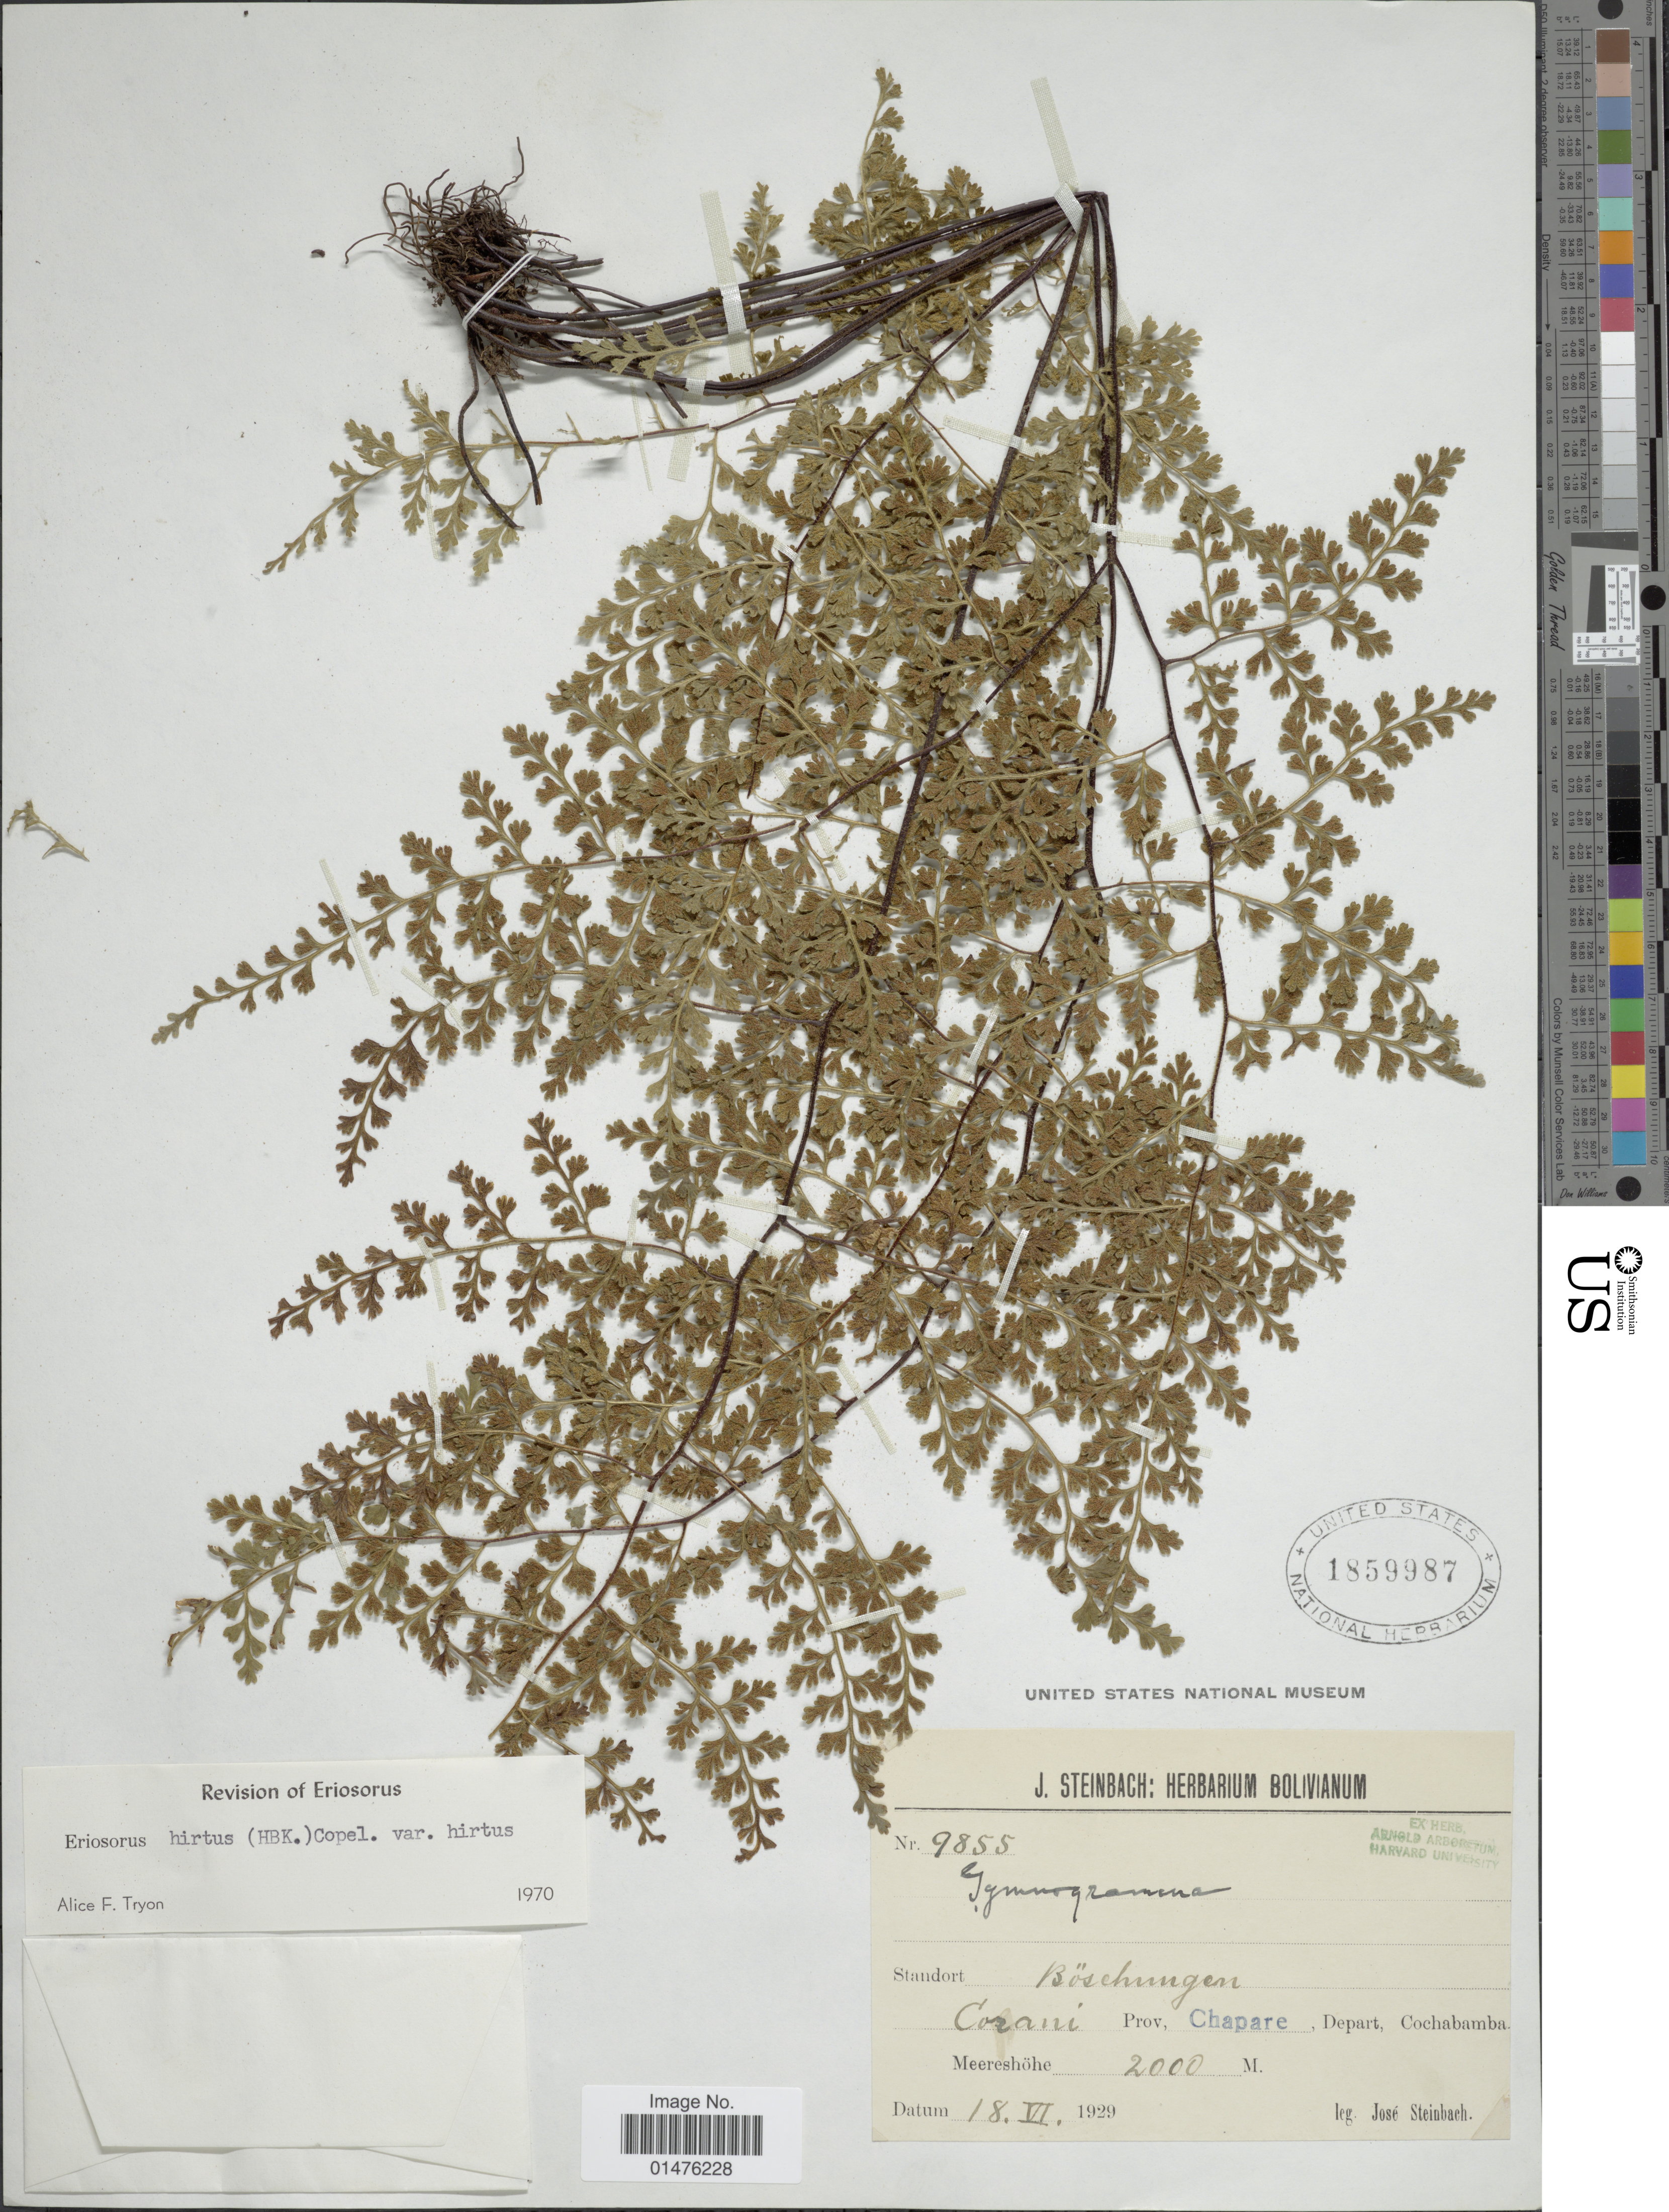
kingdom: Plantae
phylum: Tracheophyta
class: Polypodiopsida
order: Polypodiales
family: Pteridaceae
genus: Jamesonia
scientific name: Jamesonia hirta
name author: (Kunth) Christenh.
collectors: J. Steinbach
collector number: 9855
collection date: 1929-06-18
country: Bolivia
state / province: Cochabamba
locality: Böschungen, Corani Prov. Chapare, Depart. Cochabamba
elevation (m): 2000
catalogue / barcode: US 1859987